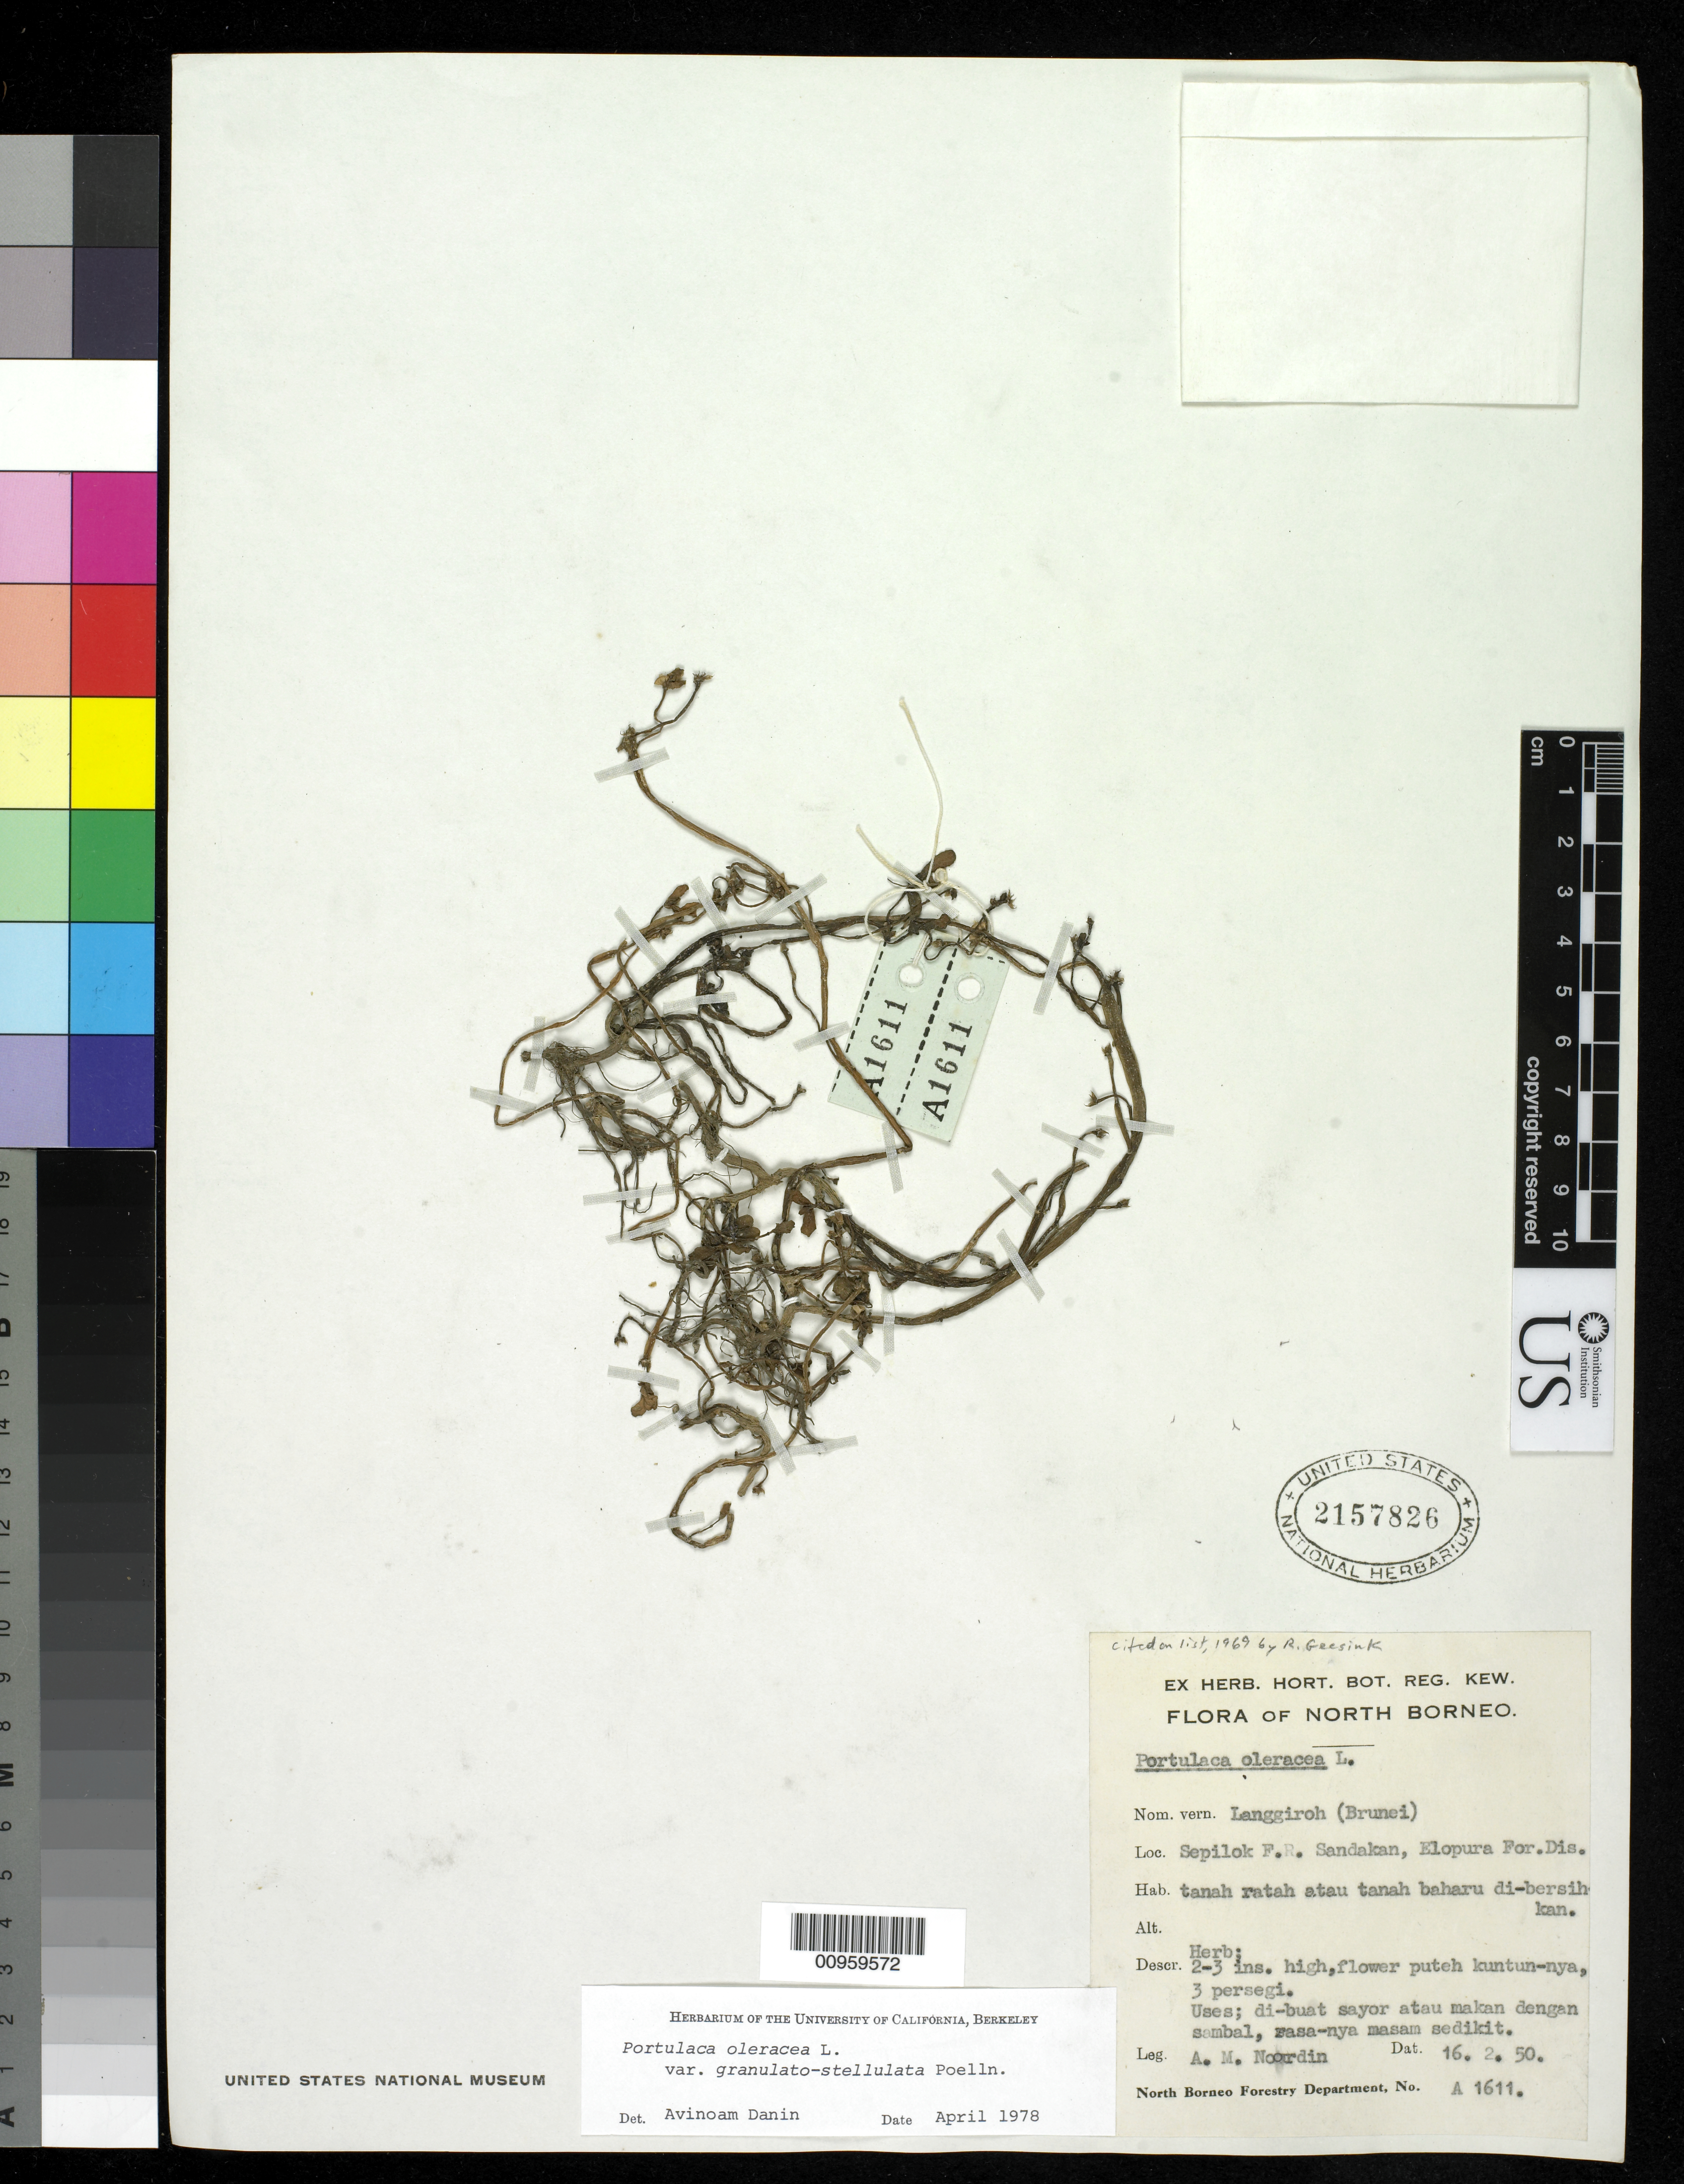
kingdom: Plantae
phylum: Tracheophyta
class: Magnoliopsida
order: Caryophyllales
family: Portulacaceae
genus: Portulaca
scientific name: Portulaca oleracea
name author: L.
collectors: A. Noordin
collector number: A 1611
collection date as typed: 16 Feb 1950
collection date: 1950-02-16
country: Indonesia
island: Borneo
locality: Sepilok F.R. Sandakan, Elopura For. Dis.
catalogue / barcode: US 2157826